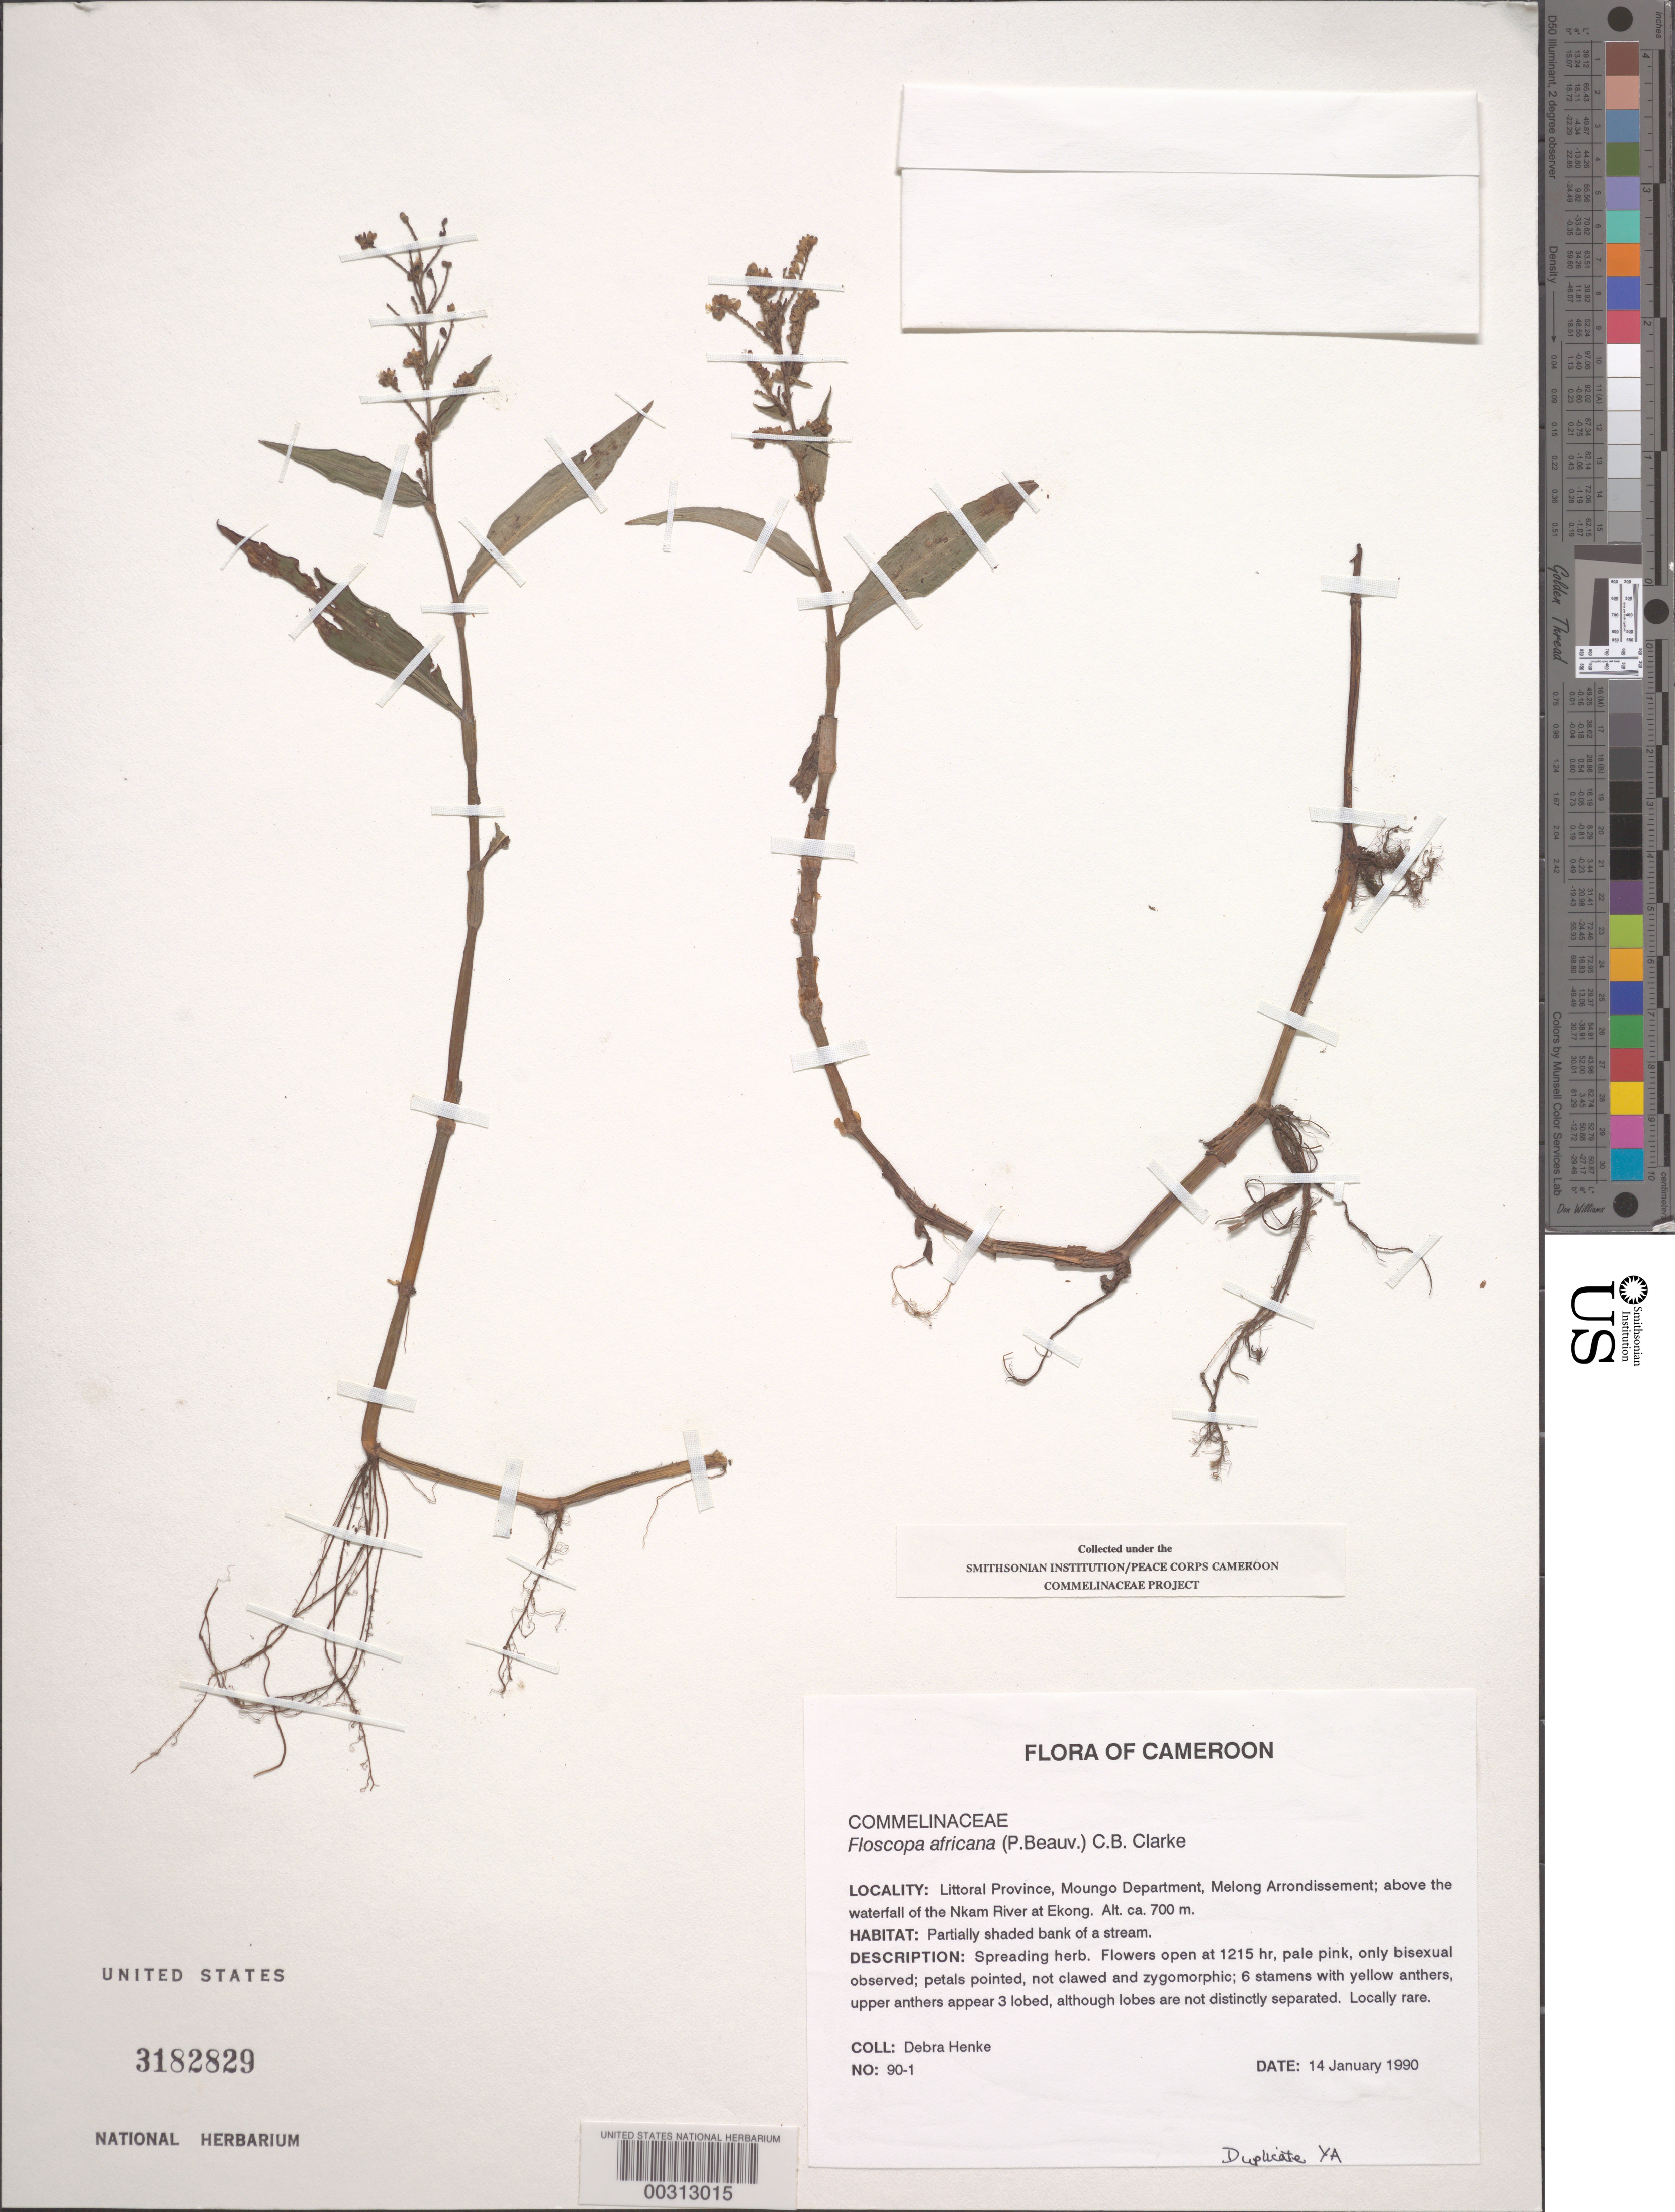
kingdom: Plantae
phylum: Tracheophyta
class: Liliopsida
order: Commelinales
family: Commelinaceae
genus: Floscopa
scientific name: Floscopa africana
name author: (P. Beauv.) C.B. Clarke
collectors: D. Henke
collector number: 90-1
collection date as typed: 14 Jan 1990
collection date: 1990-01-14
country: Cameroon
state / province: Littoral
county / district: Mungo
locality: Melong arrondissement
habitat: Partially shaded bank of stream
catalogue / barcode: US 3182829